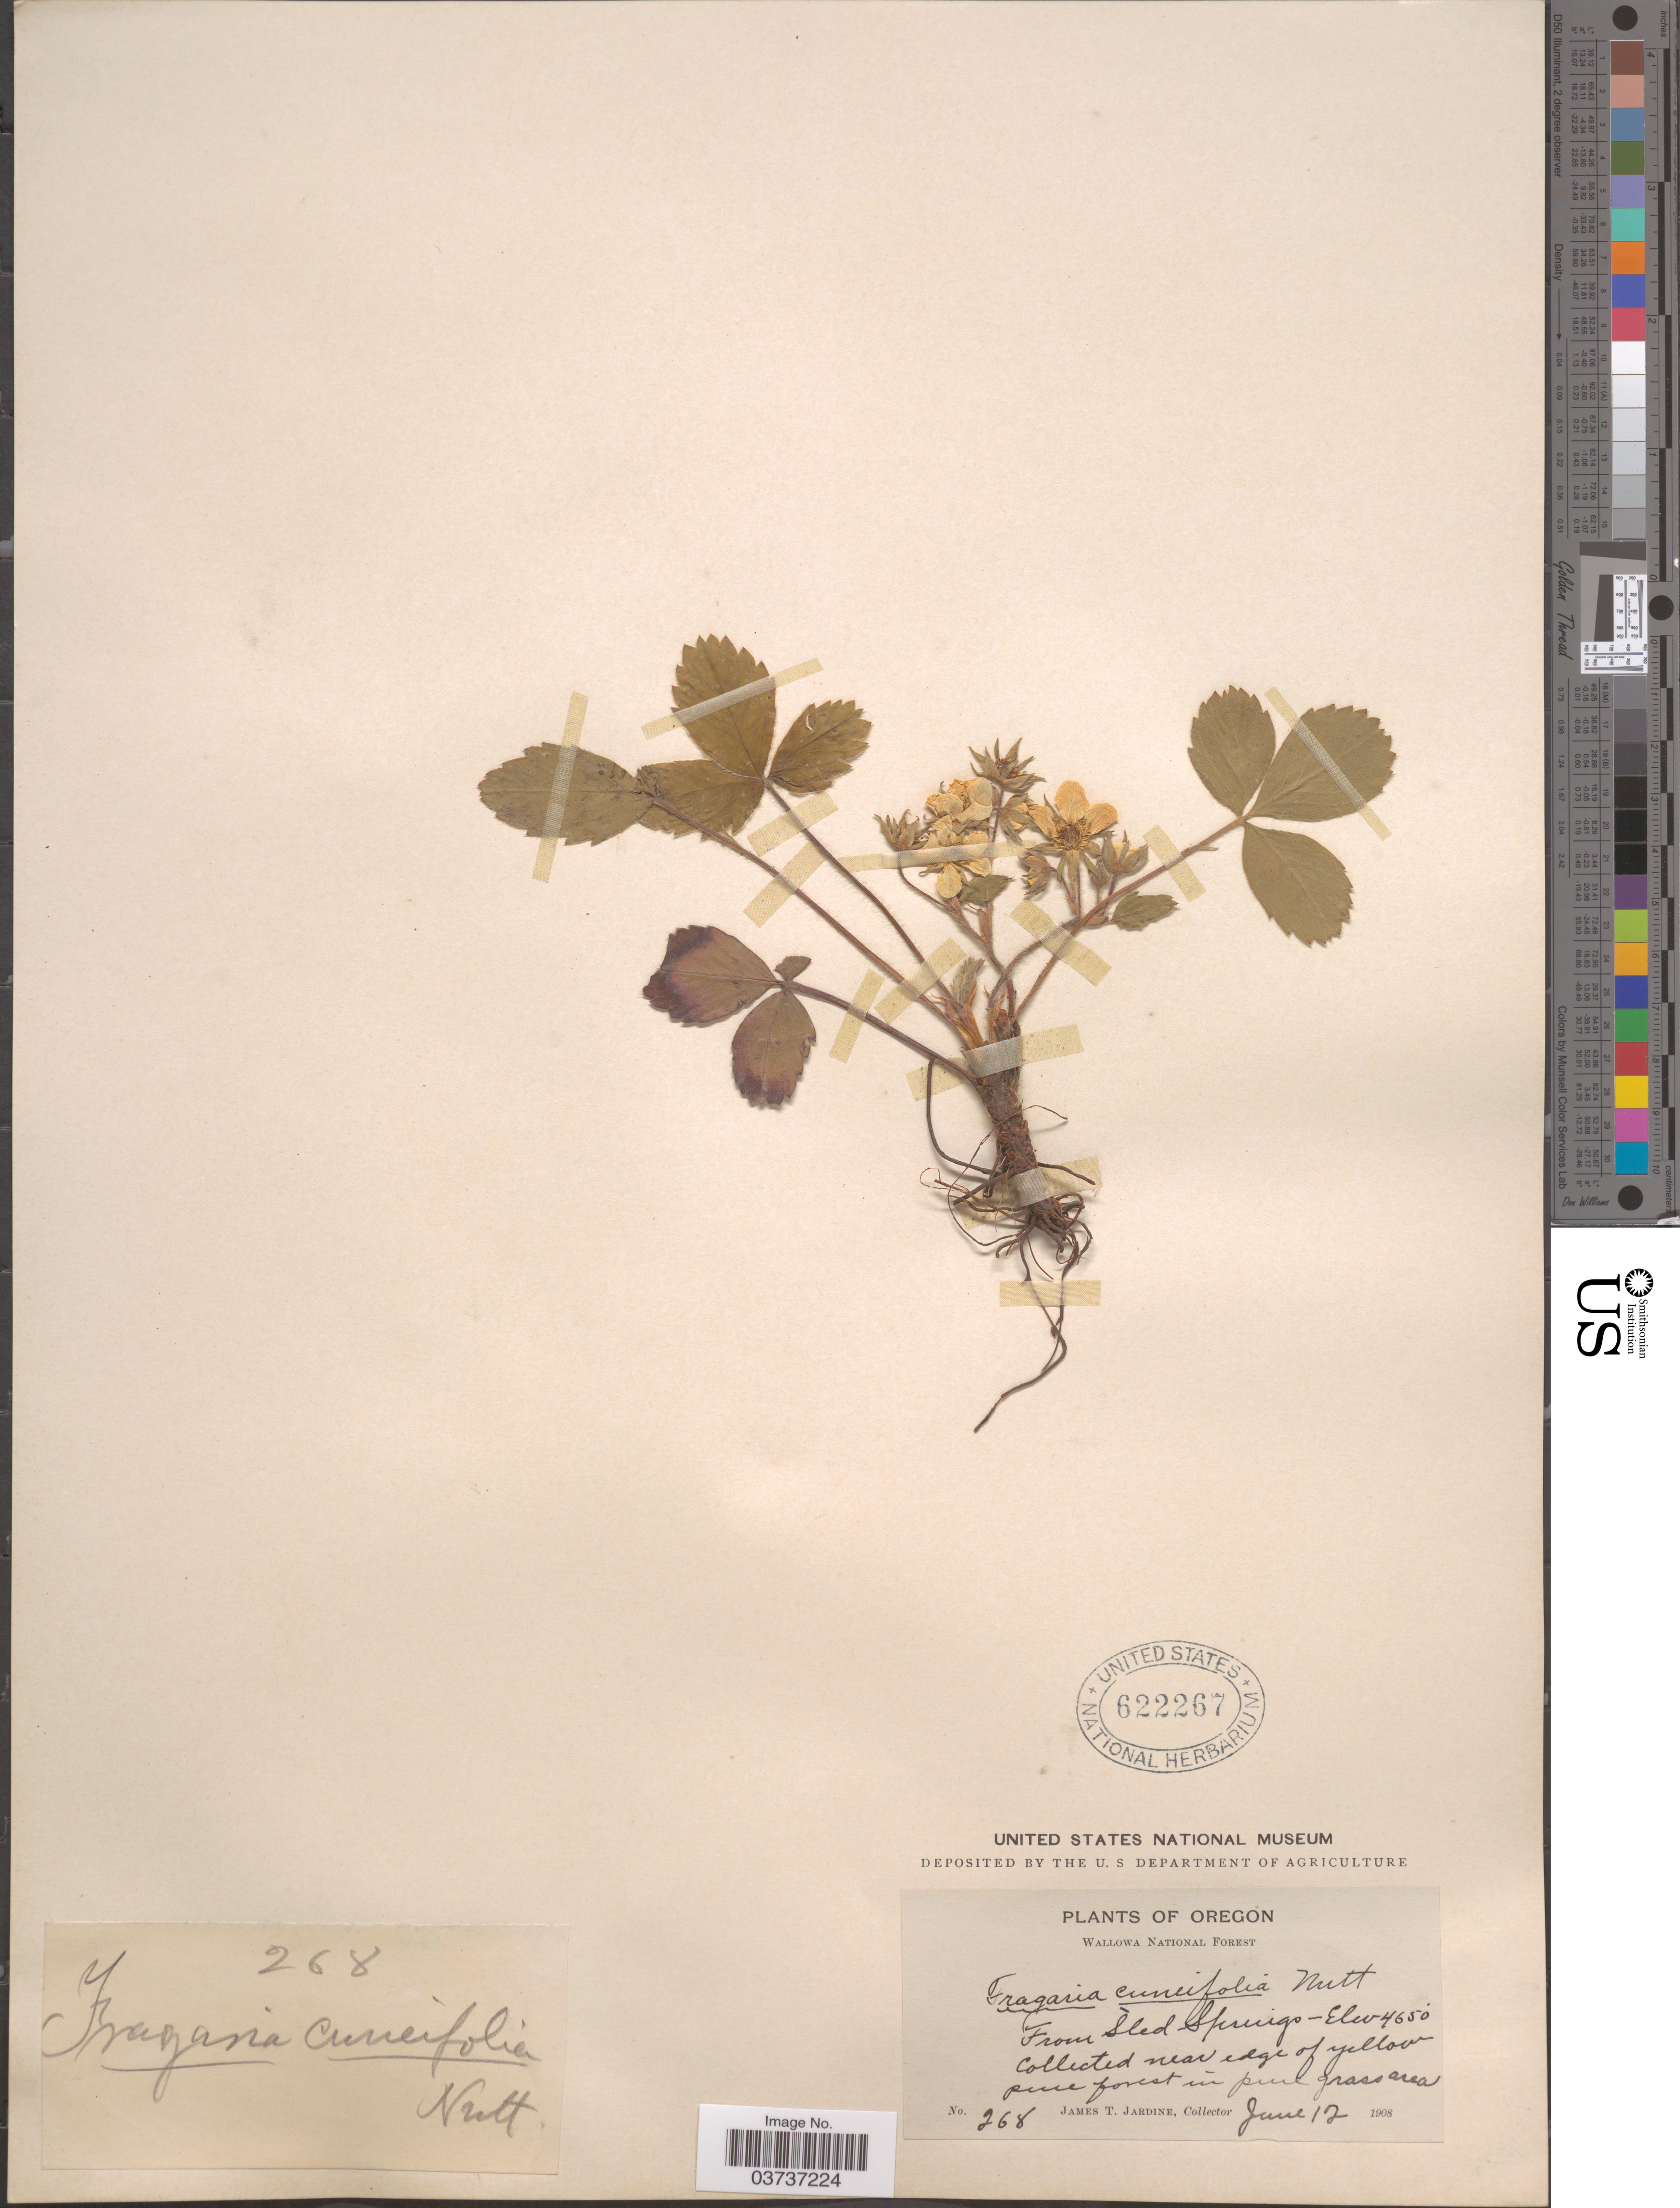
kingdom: Plantae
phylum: Tracheophyta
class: Magnoliopsida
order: Rosales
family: Rosaceae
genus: Fragaria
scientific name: Fragaria cuneifolia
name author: Nutt. ex Howell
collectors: J. T. Jardine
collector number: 268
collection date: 1908-06-12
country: United States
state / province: Oregon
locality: Wallowa National Forest. From Sled Springs.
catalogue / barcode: US 622267